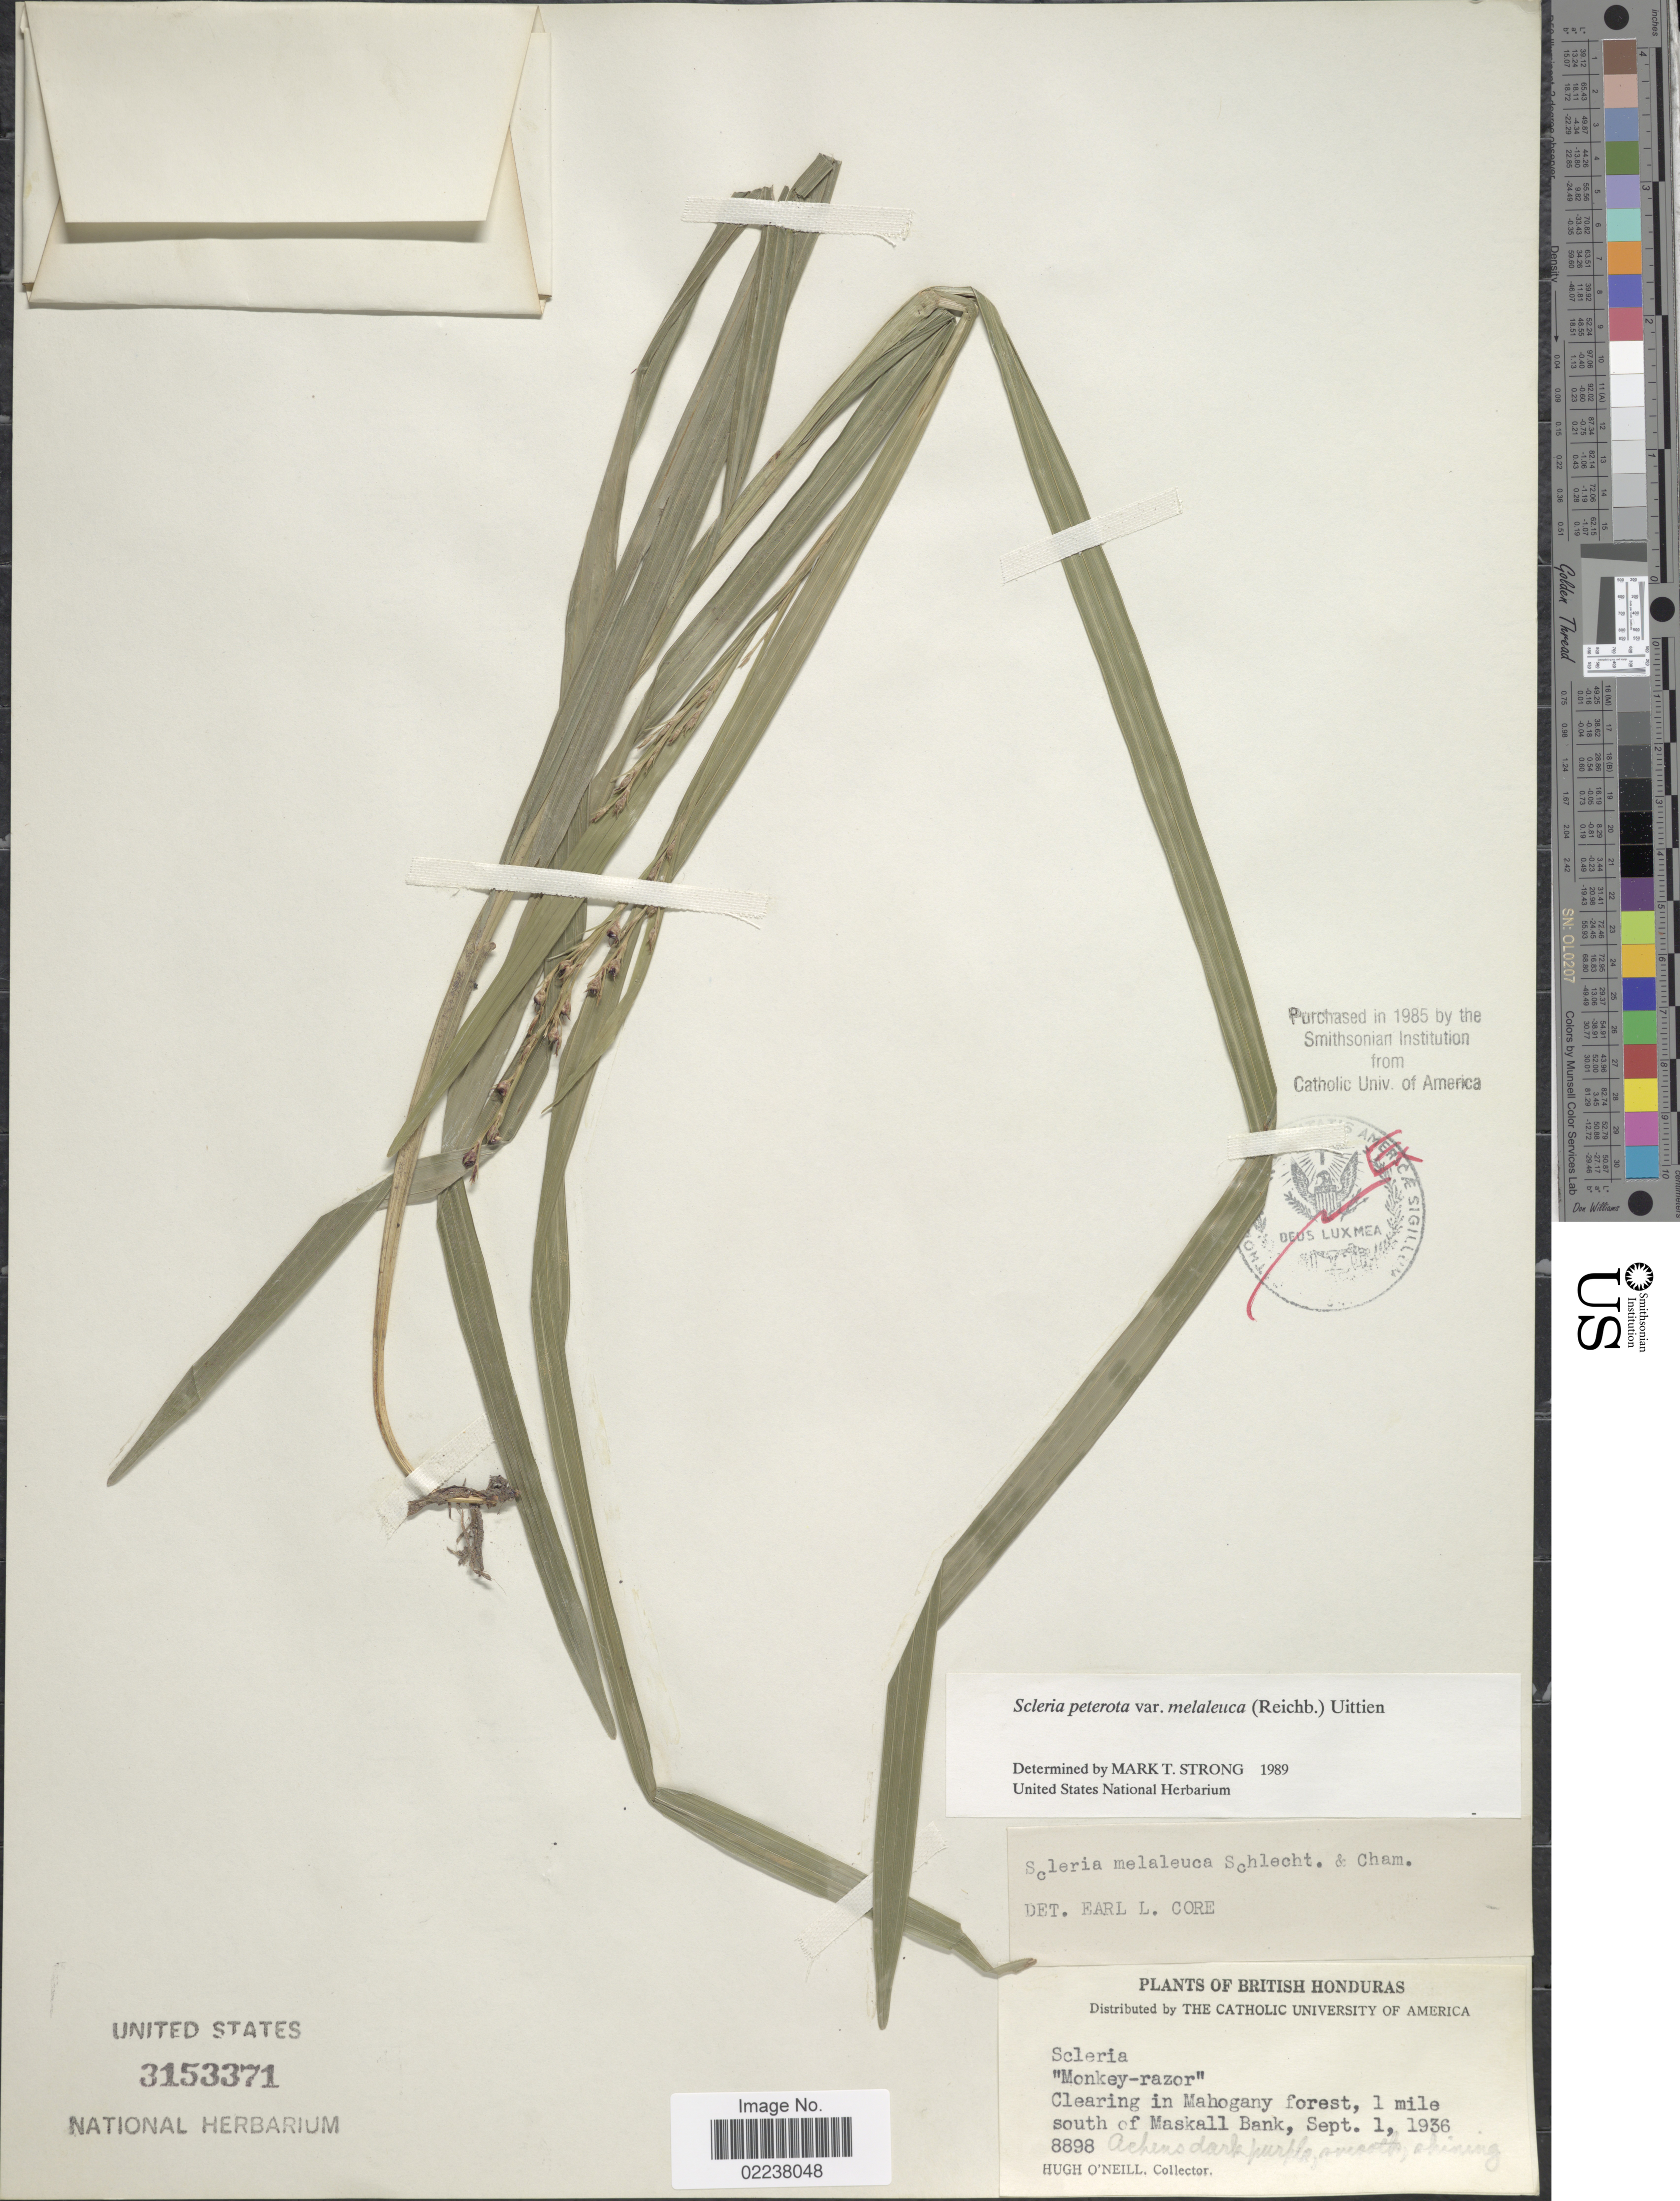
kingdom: Plantae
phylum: Tracheophyta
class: Liliopsida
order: Poales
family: Cyperaceae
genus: Scleria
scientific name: Scleria gaertneri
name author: Raddi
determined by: Strong, Mark T., (BOT), Smithsonian Institution - National Museum of Natural History (UNITED STATES)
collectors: H. O'Neill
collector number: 8898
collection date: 1936-09-01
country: Belize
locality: British Honduras, Clearing in Mahogany forest, 1 mile south of Maskall Bank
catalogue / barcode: US 3153371